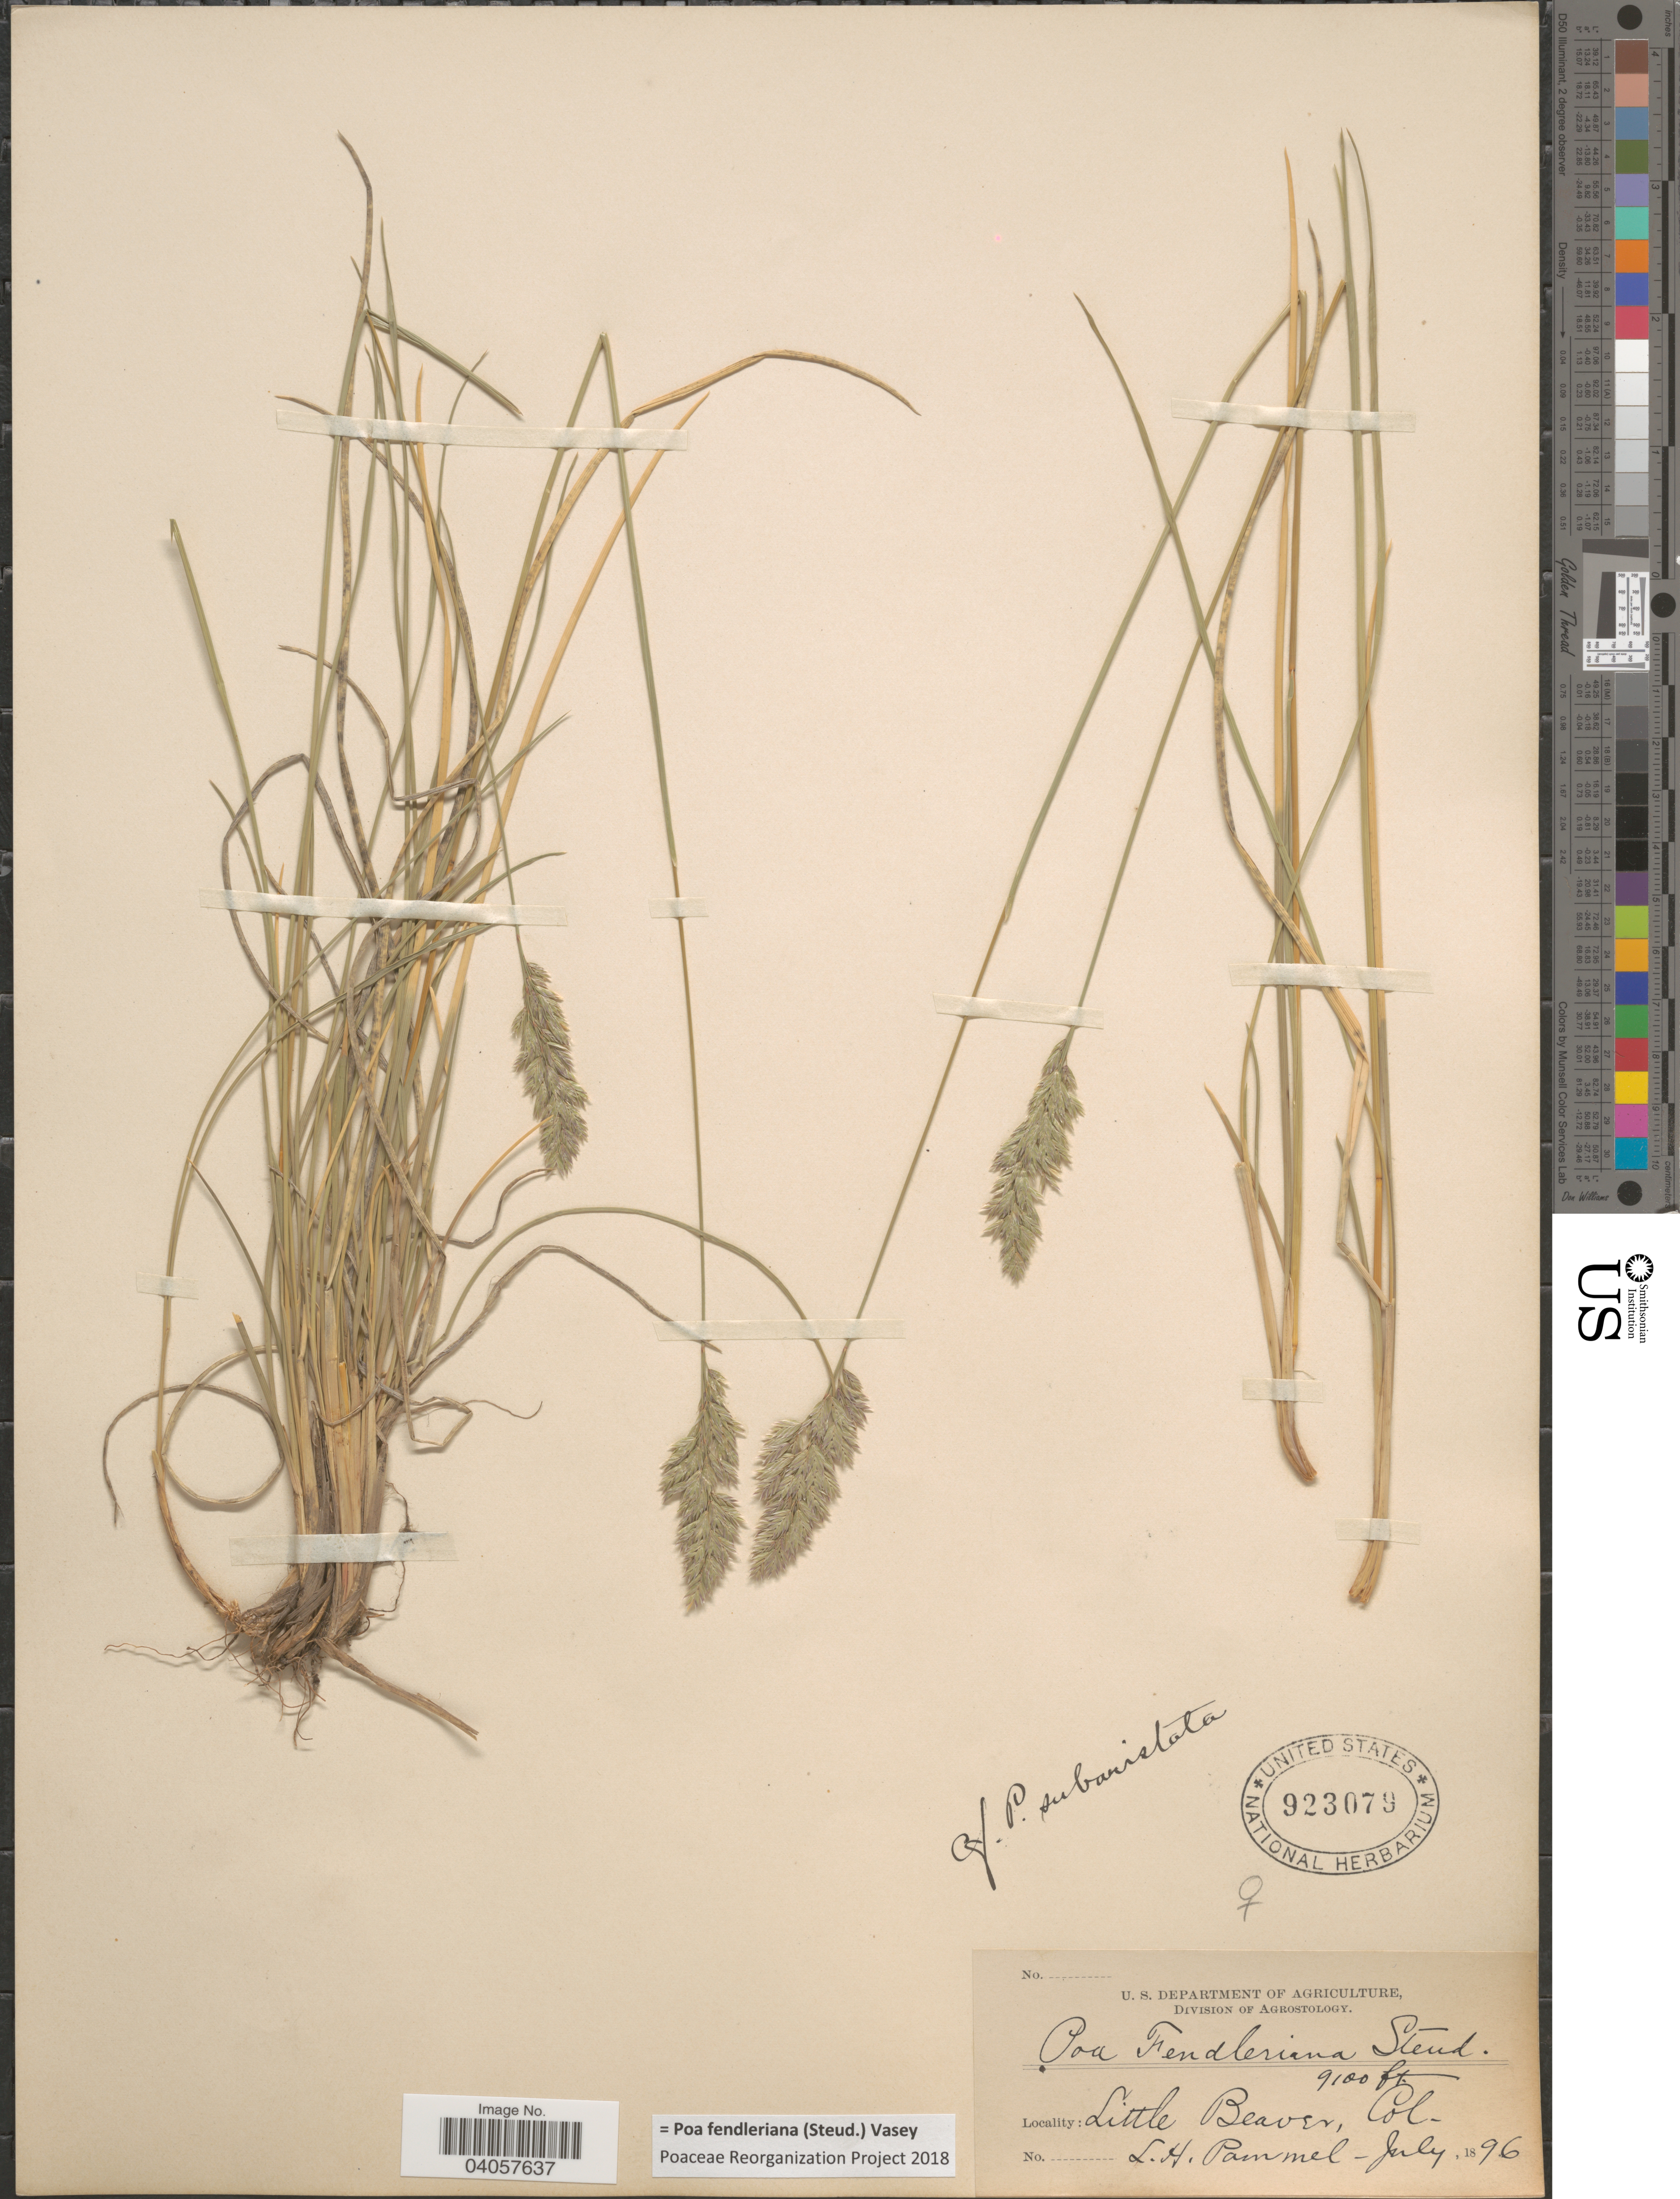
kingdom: Plantae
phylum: Tracheophyta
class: Liliopsida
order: Poales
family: Poaceae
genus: Poa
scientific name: Poa fendleriana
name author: (Steud.) Vasey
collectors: L. Pammel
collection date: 1896-07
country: United States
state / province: Colorado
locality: Little Beaver.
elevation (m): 2774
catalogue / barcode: US 923079